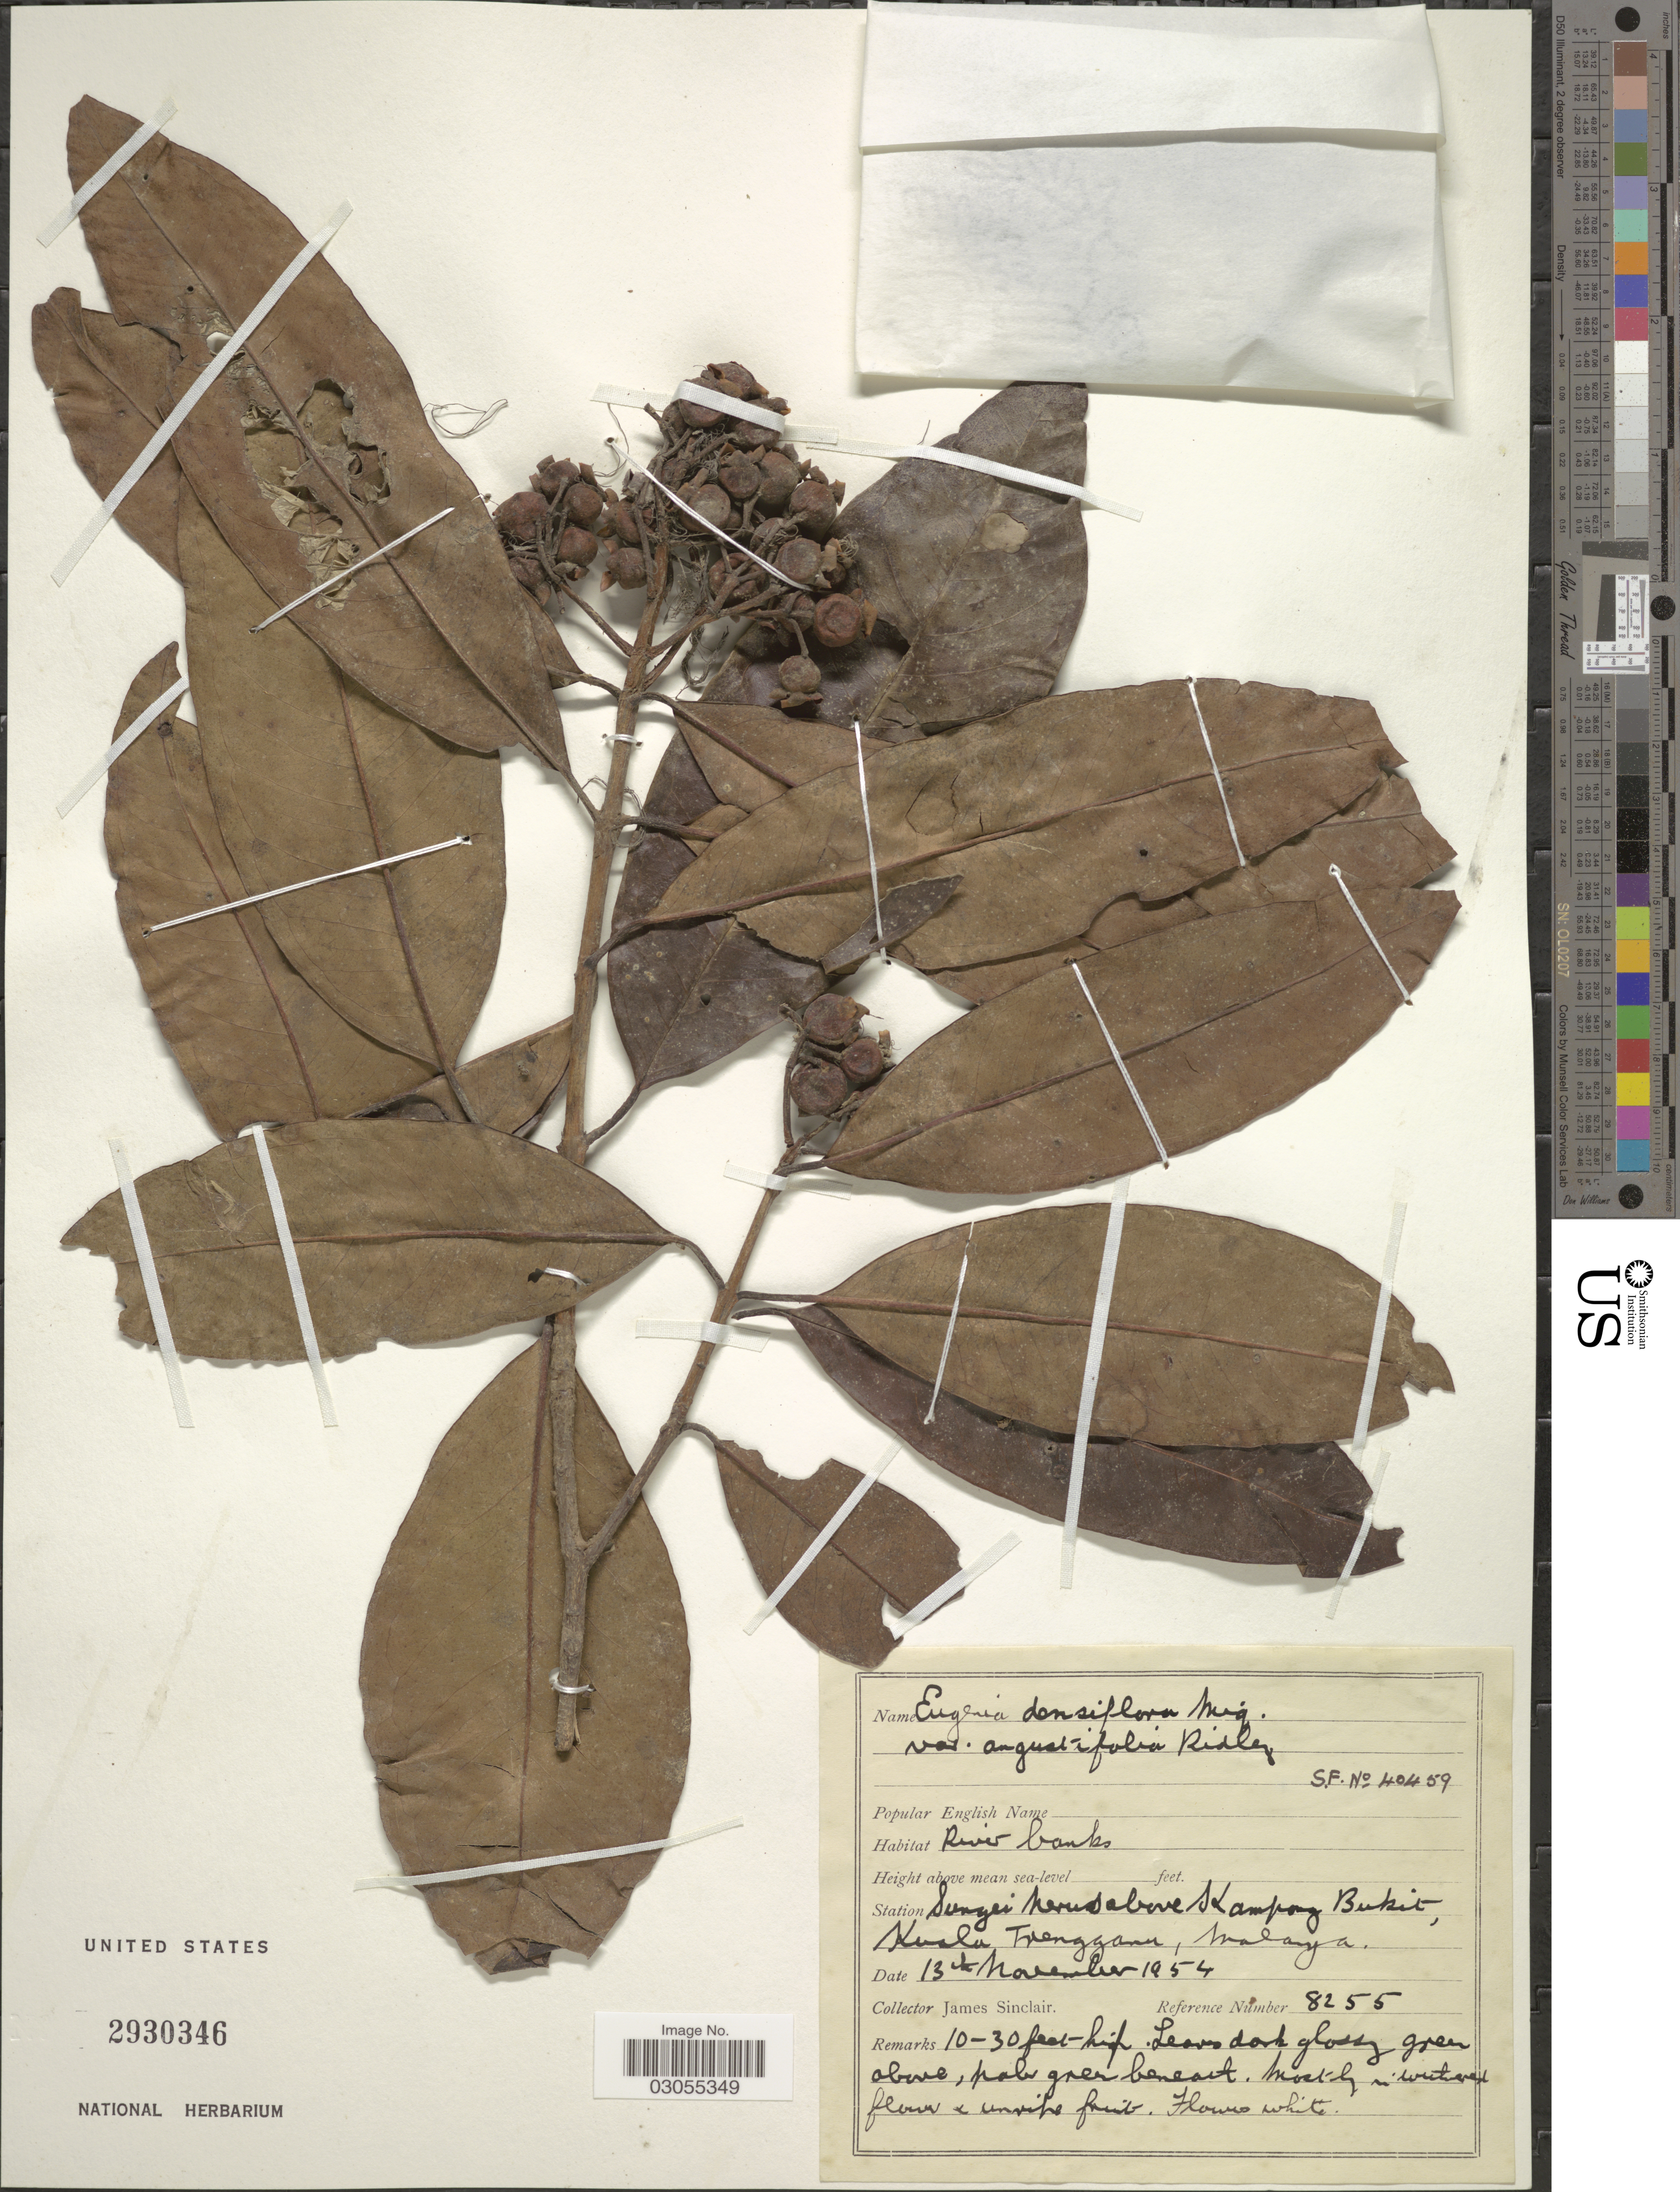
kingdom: Plantae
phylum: Tracheophyta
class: Magnoliopsida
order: Myrtales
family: Myrtaceae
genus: Syzygium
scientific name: Syzygium foxworthianum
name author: (Ridl.) Merr. & L.M. Perry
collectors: J. Sinclair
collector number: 8255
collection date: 1954-11-13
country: Malaysia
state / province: Terengganu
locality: Station Sungei Merud [interpreted] above Kampong Bukit Kuala, Terengganu, Malaya.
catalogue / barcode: US 2930346